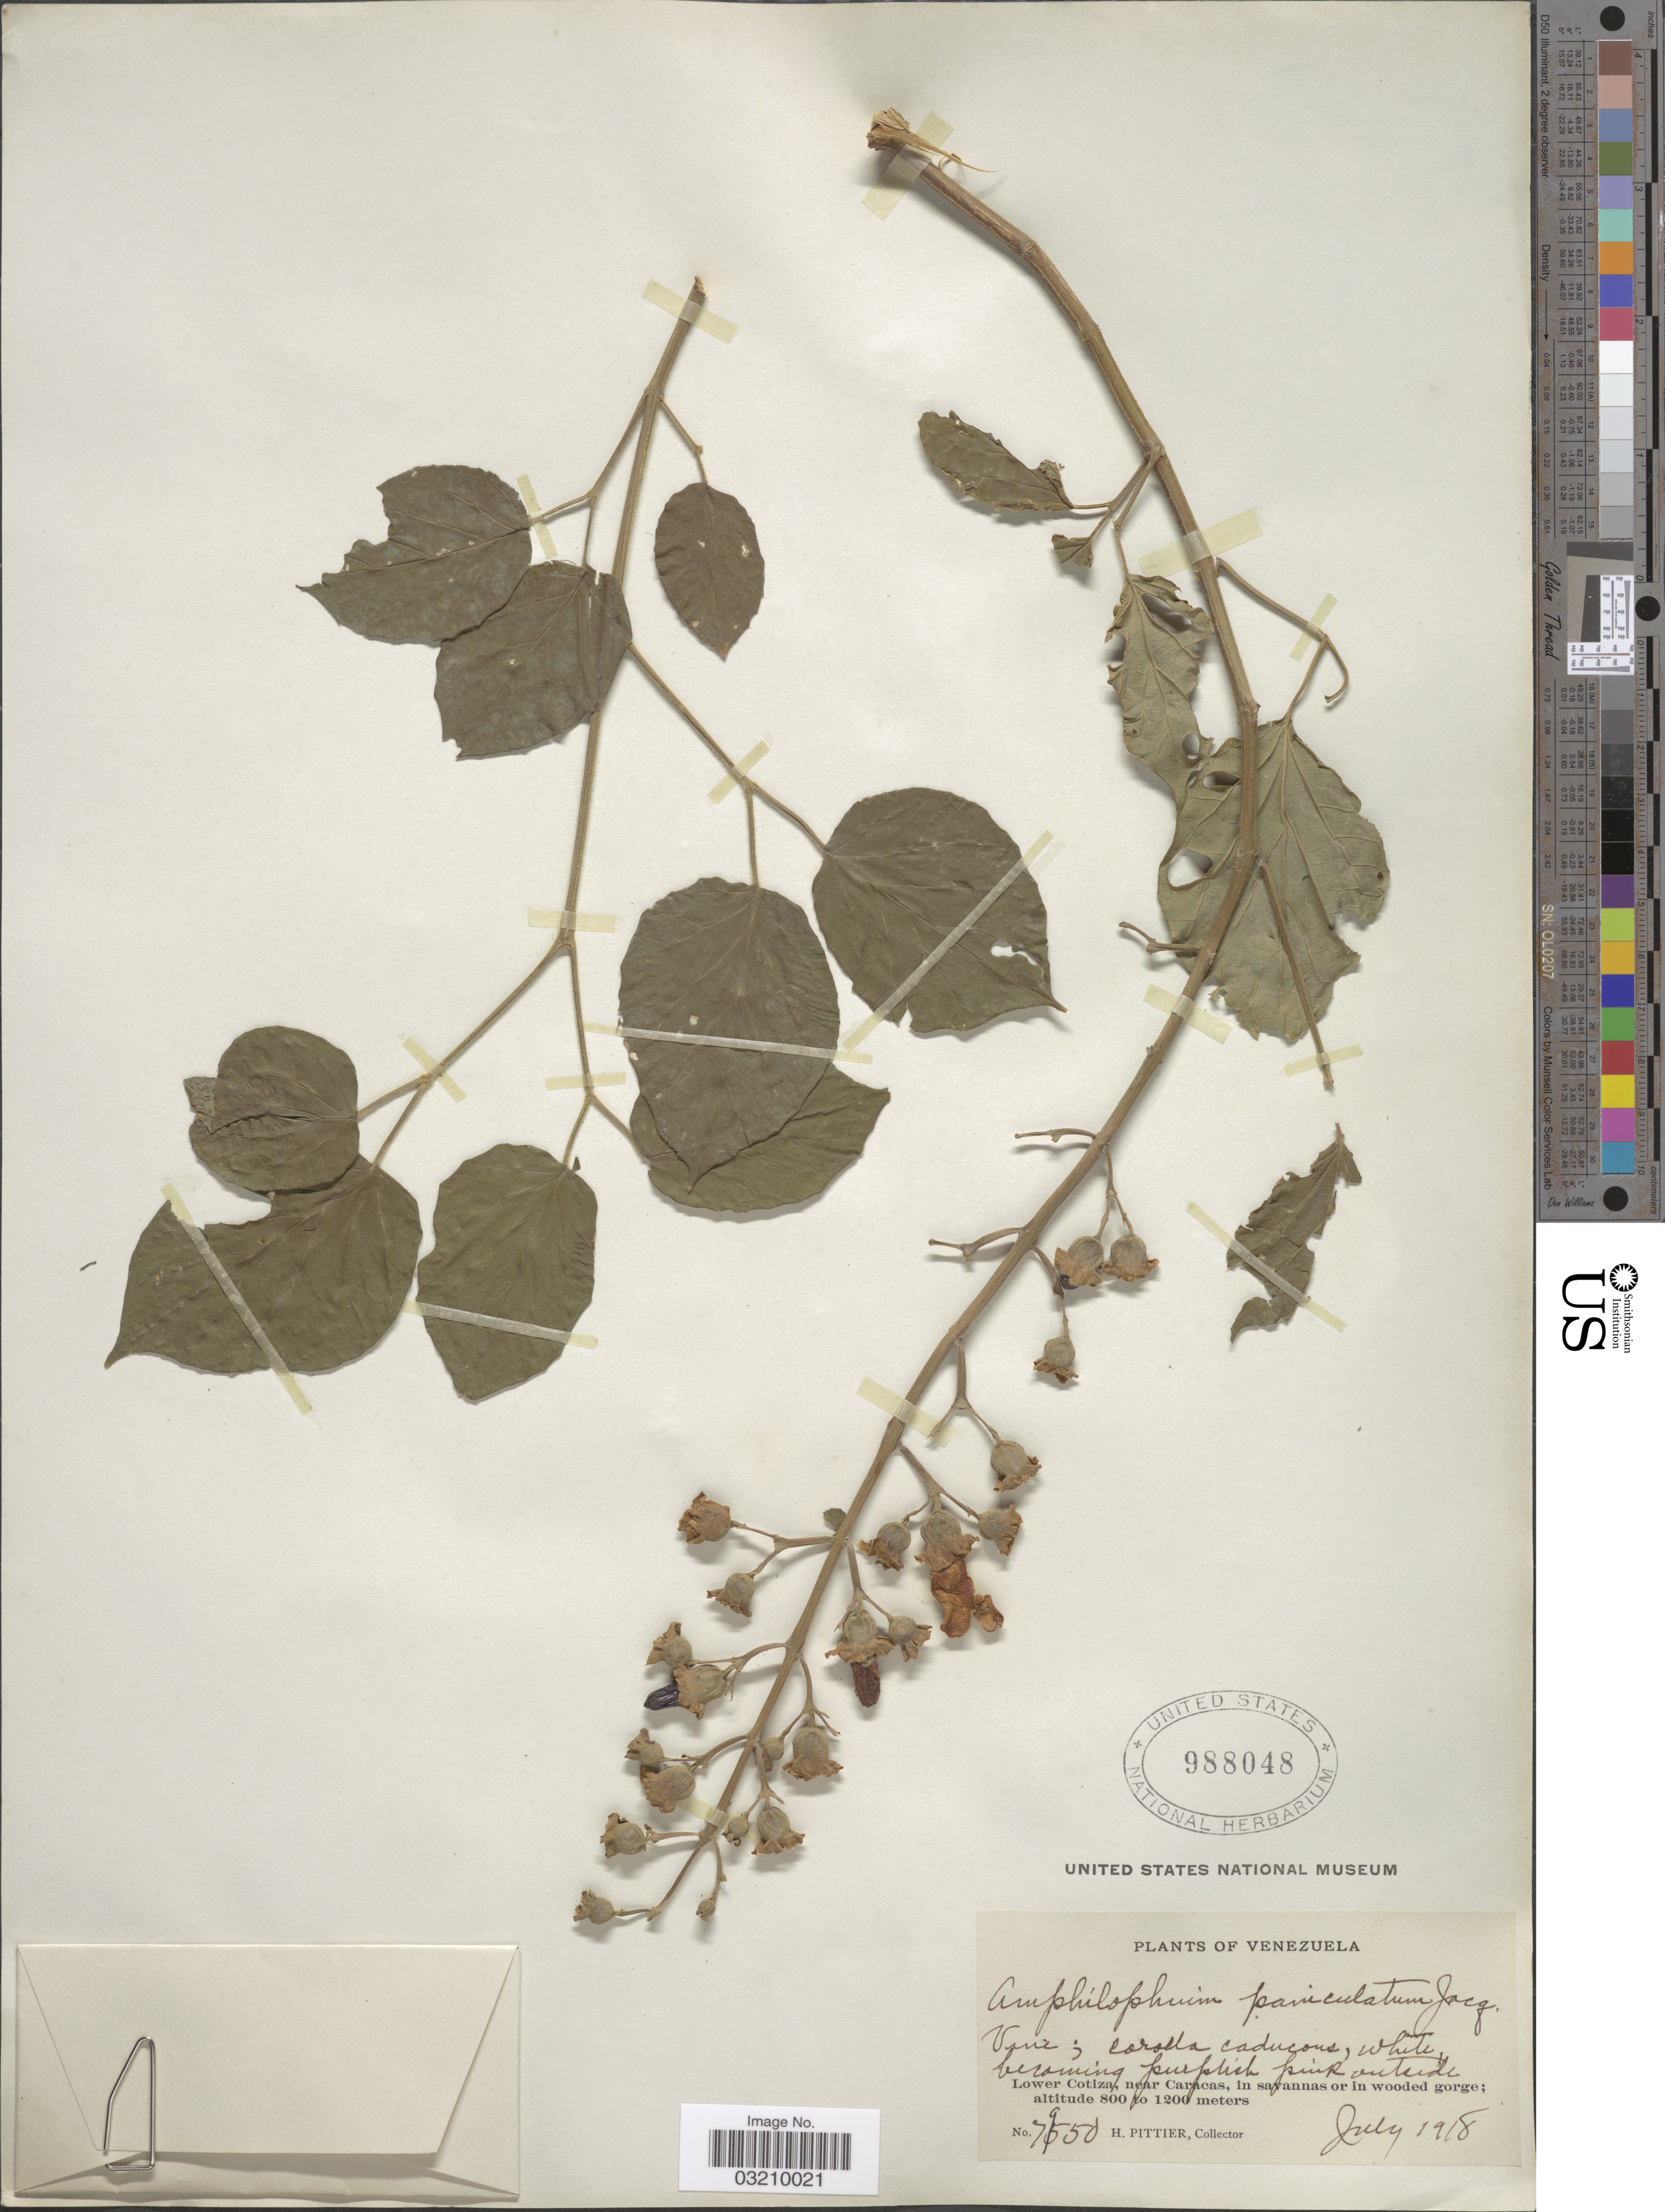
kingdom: Plantae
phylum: Tracheophyta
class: Magnoliopsida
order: Lamiales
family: Bignoniaceae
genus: Amphilophium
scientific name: Amphilophium paniculatum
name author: (L.) Kunth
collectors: H. F. Pittier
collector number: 7950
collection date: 1918-07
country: Venezuela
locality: Lower Cotiza, near Caracas, in savannas or in wooded gorge.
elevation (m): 800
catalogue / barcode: US 988048